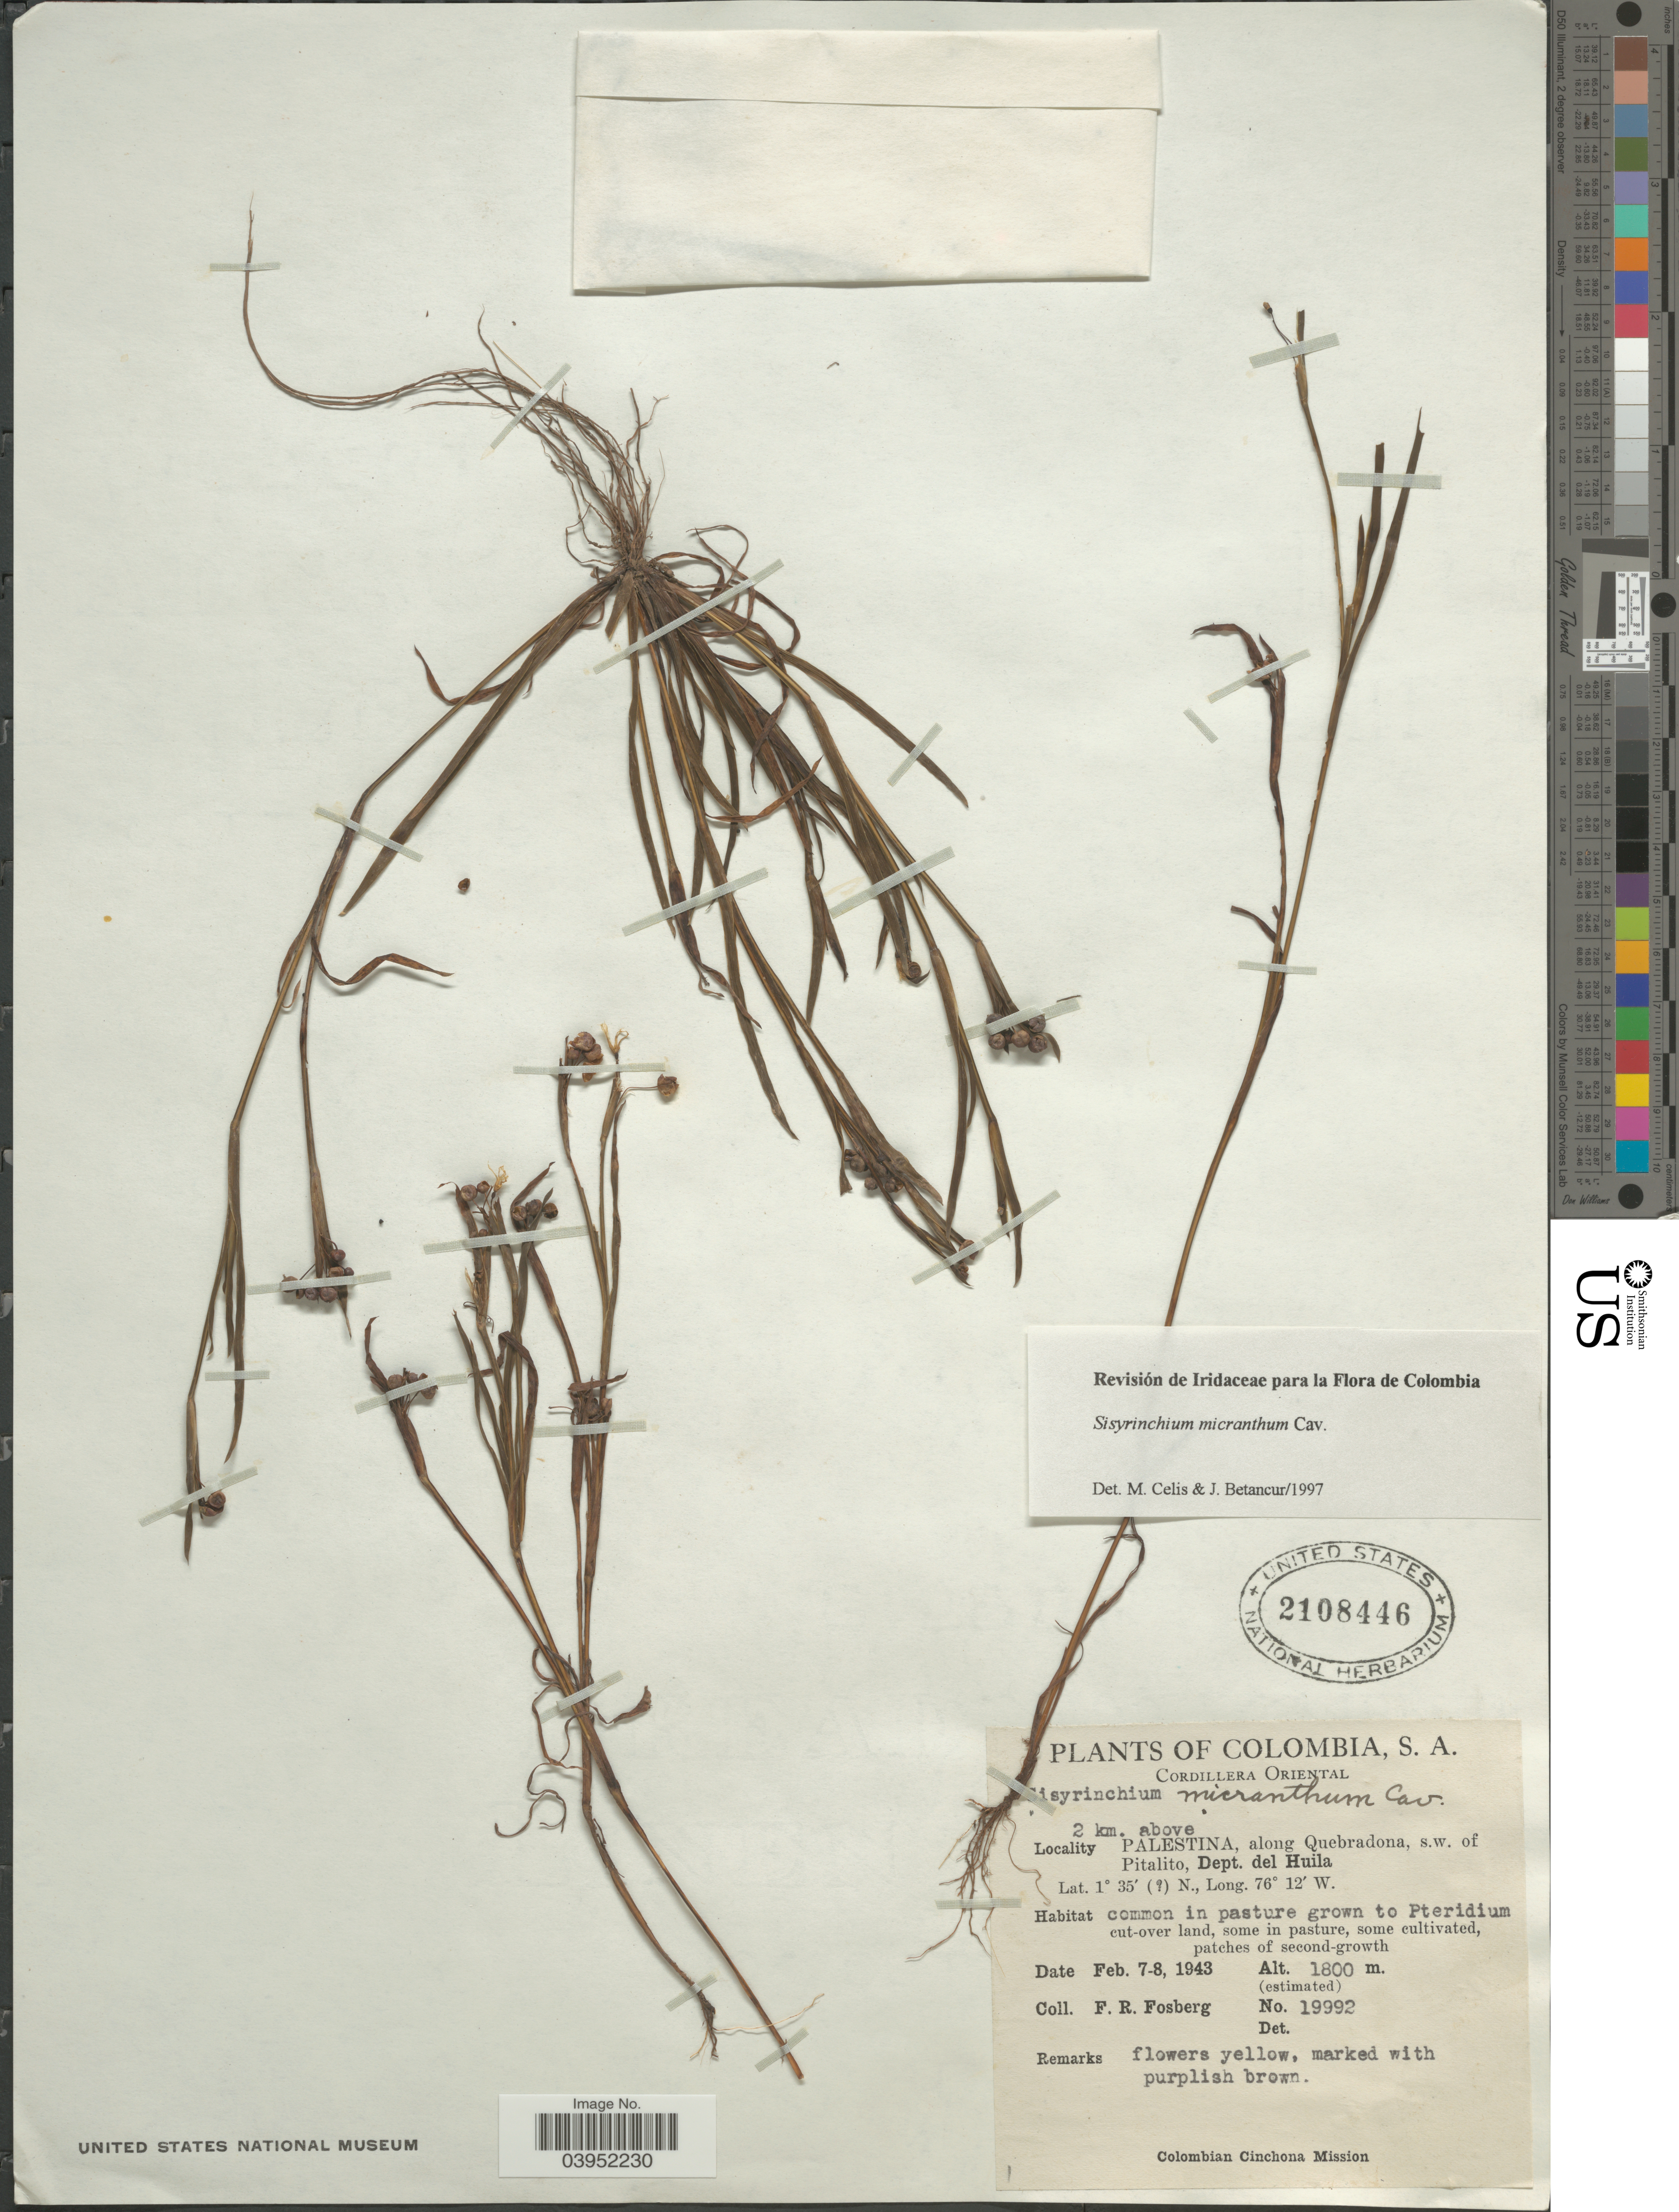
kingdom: Plantae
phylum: Tracheophyta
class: Liliopsida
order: Asparagales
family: Iridaceae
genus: Sisyrinchium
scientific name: Sisyrinchium micranthum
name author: Cav.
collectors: F. R. Fosberg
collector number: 19992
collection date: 1943-02-07/1943-02-08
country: Colombia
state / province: Huila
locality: Cordillera Oriental. 2 km. above. Palestina, along Quebradona, s.w. of Pitalito, Dept. del Huila.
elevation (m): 1800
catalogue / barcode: US 2108446